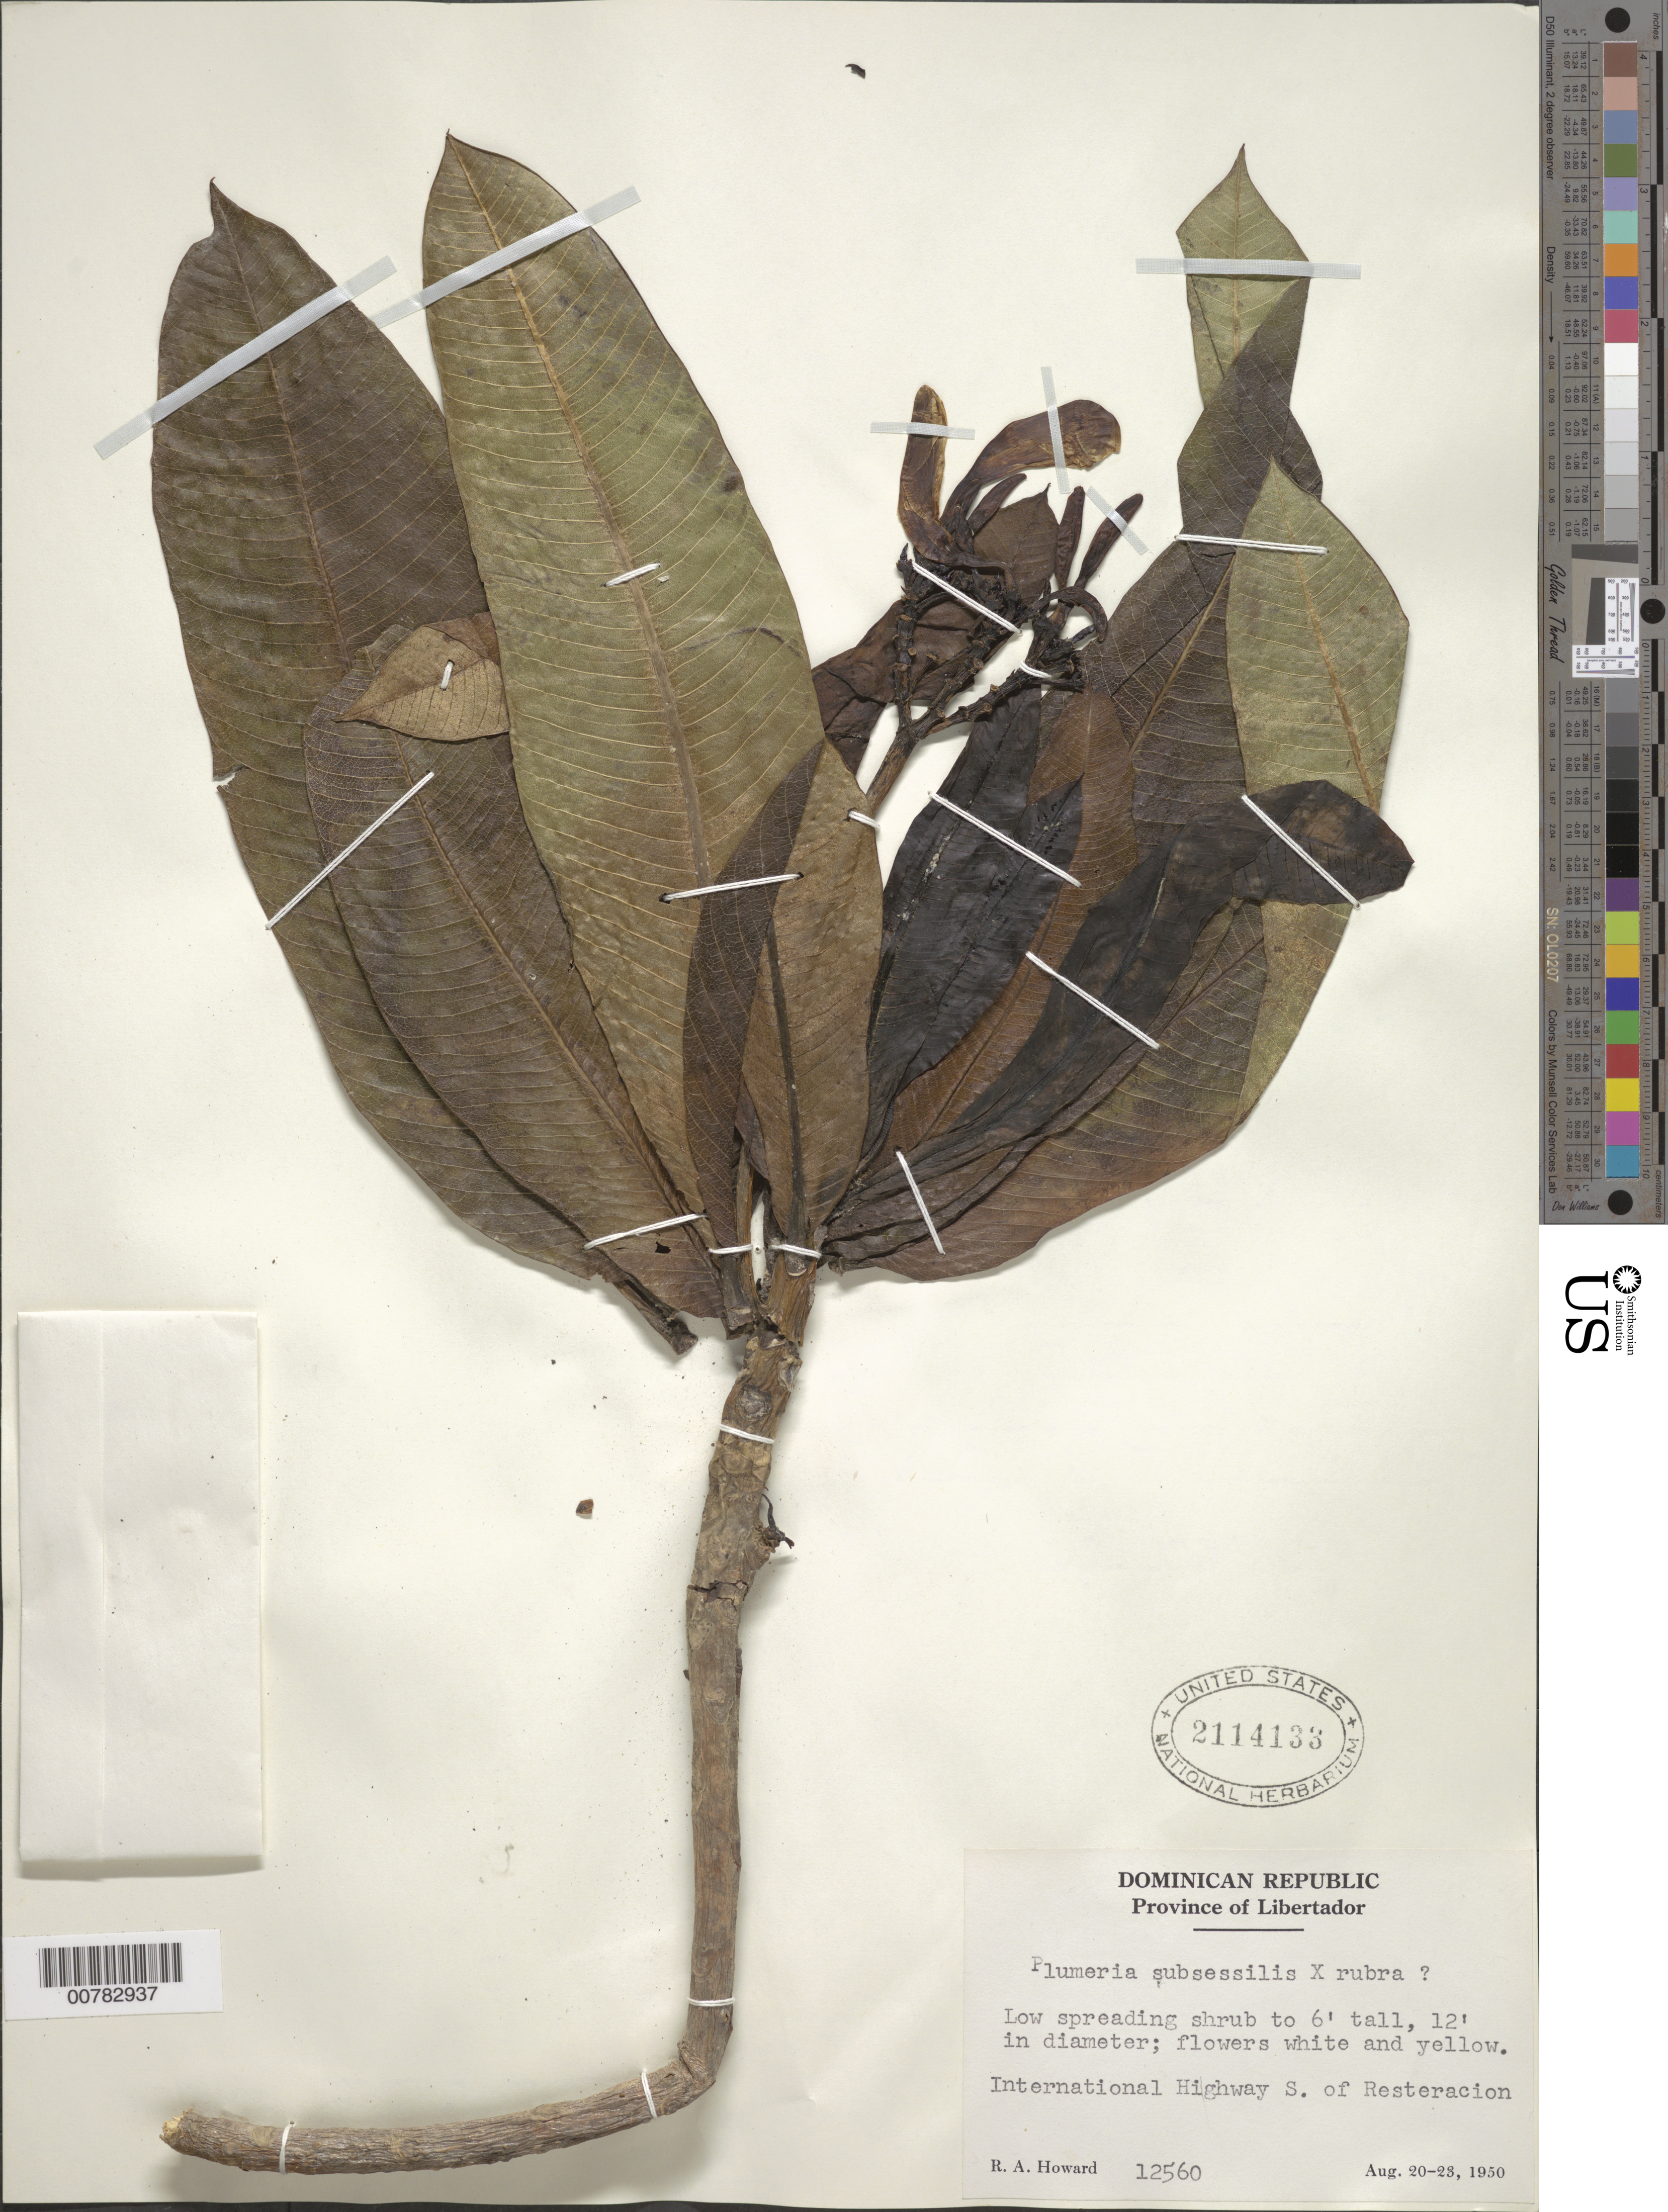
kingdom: Plantae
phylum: Tracheophyta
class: Magnoliopsida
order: Gentianales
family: Apocynaceae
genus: Plumeria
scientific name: Plumeria subsessilis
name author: A. DC.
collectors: R. A. Howard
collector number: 12560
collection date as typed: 20 Aug 1950 to 23 Aug 1950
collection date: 1950-08-20/1950-08-23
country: Dominican Republic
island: Hispaniola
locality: Province of Libertador?, International Highway S. of Resteracion.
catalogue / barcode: US 2114133